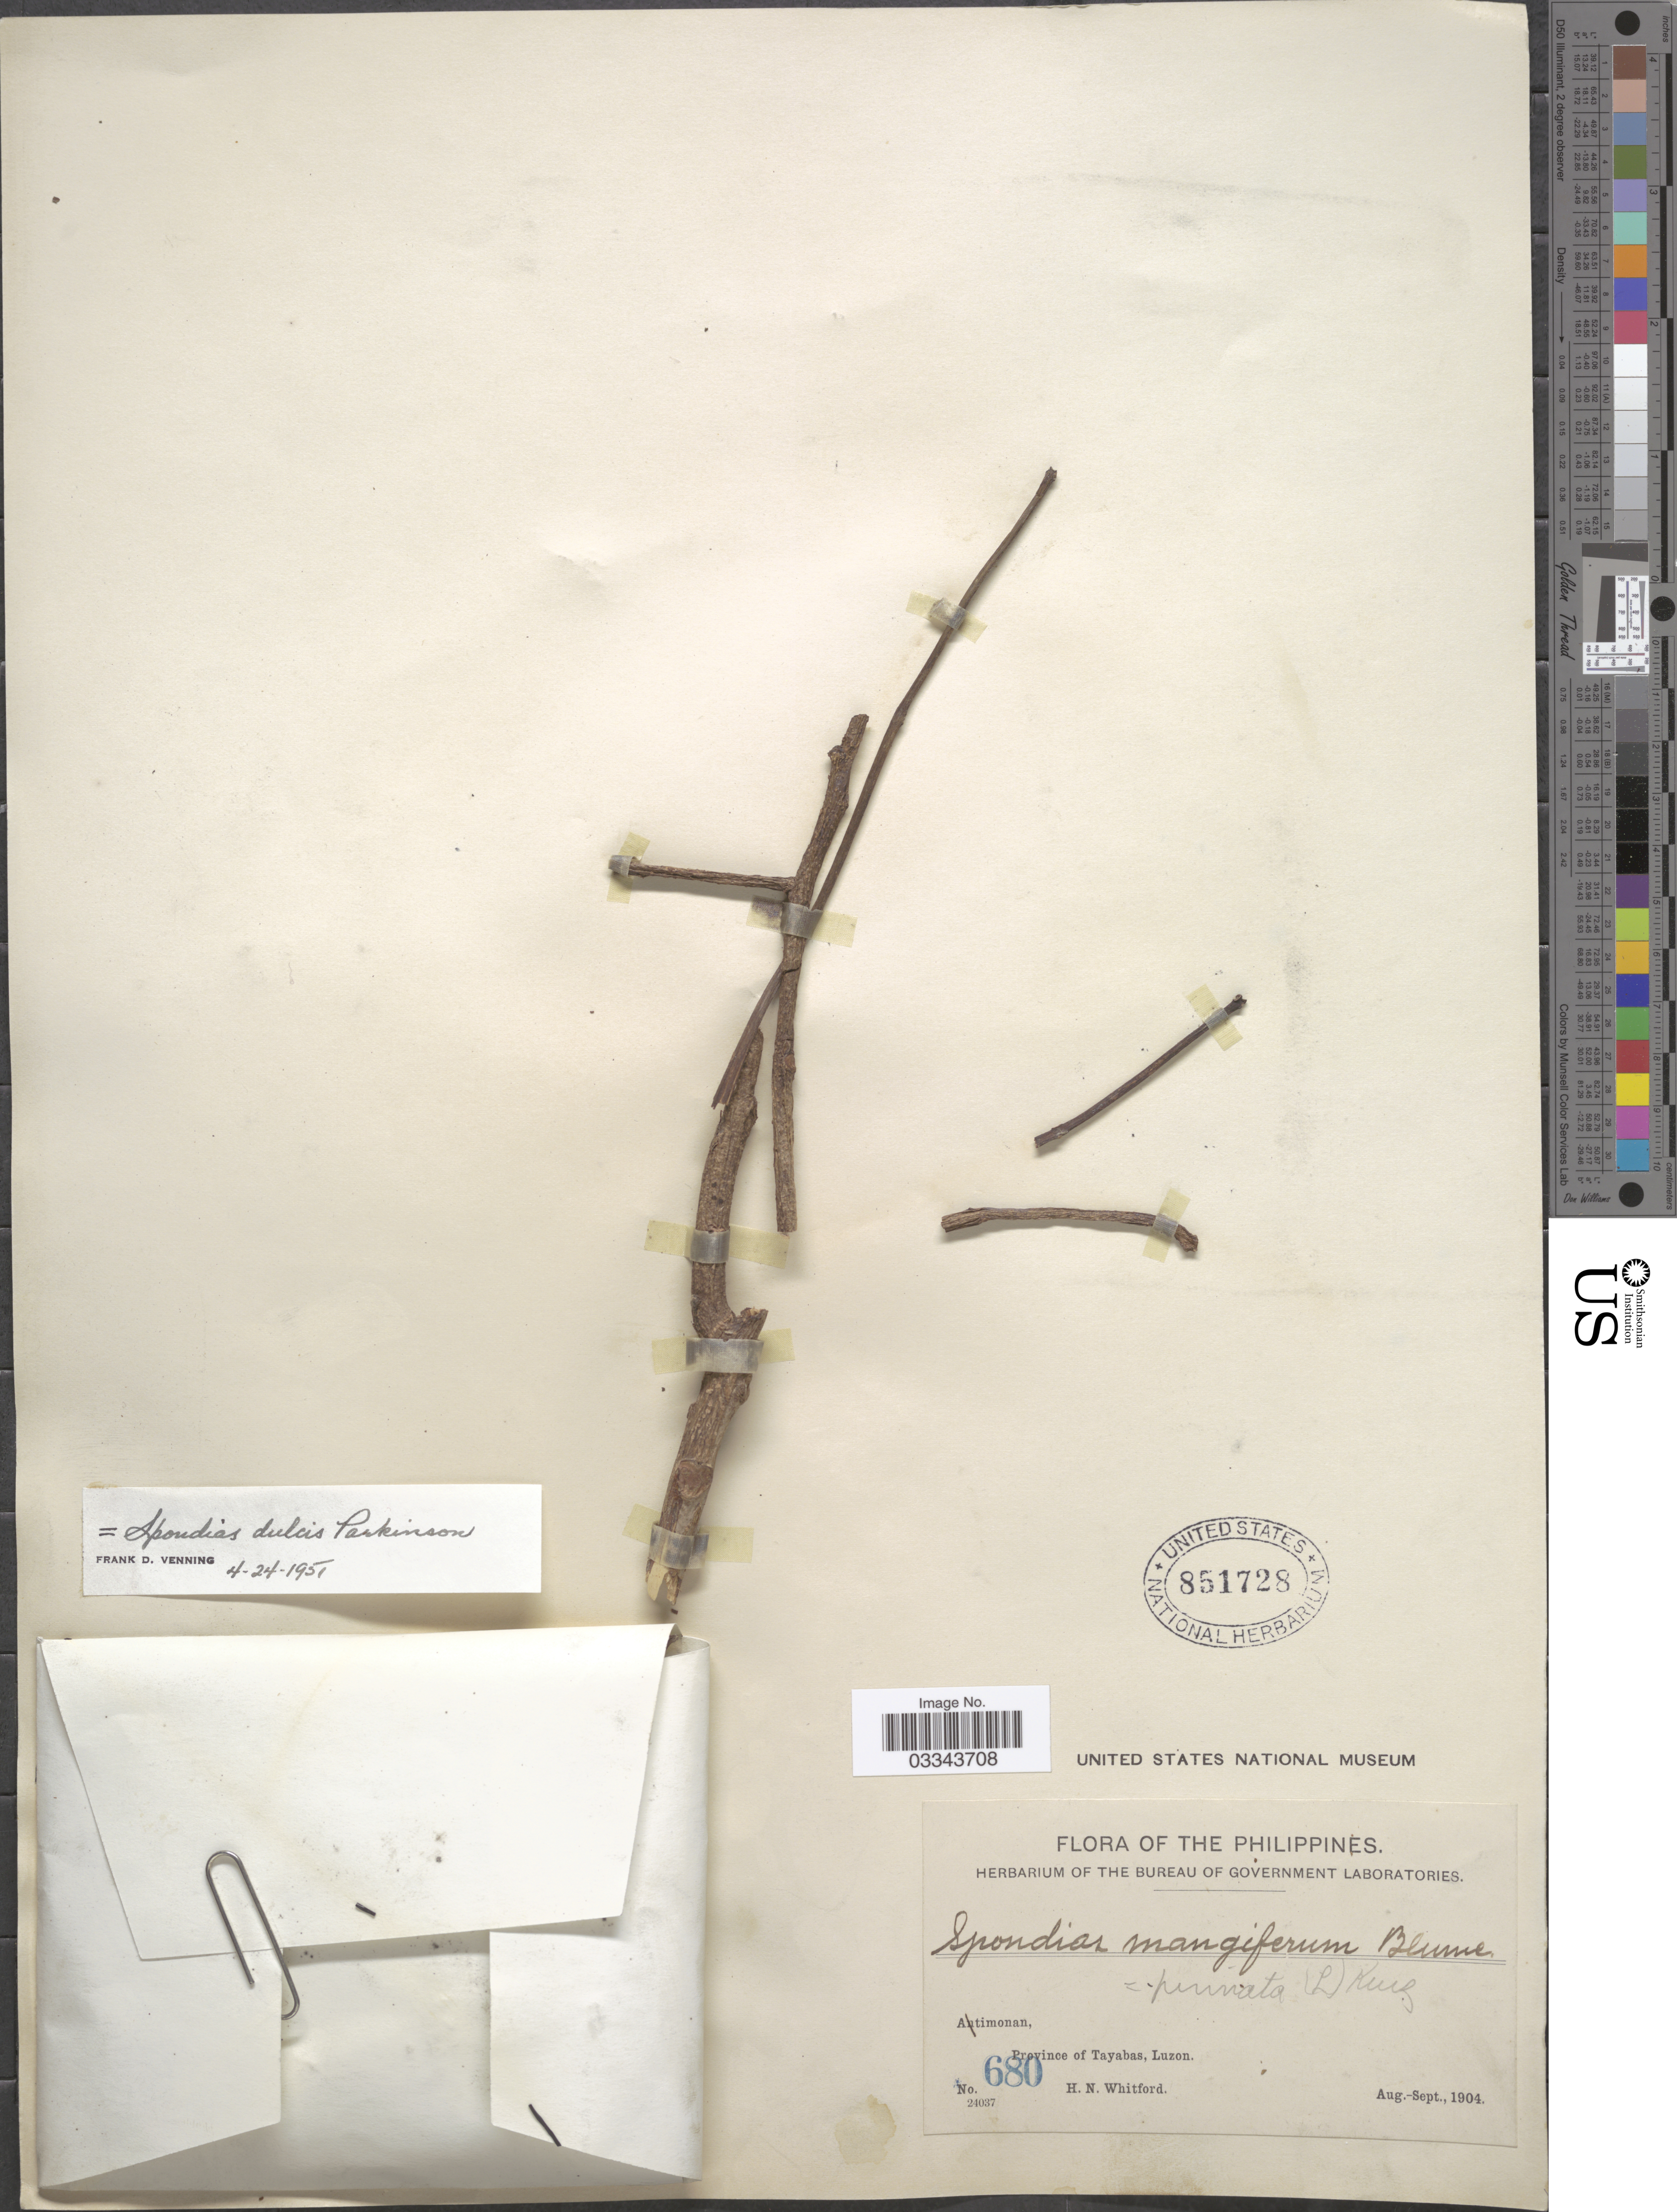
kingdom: Plantae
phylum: Tracheophyta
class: Magnoliopsida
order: Sapindales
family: Anacardiaceae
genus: Spondias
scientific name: Spondias dulcis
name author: Parkinson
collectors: H. N. Whitford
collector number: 680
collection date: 1904-08/1904-09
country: Philippines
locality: Atimonan, Province of Tayabas, Luzon.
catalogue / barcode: US 851728